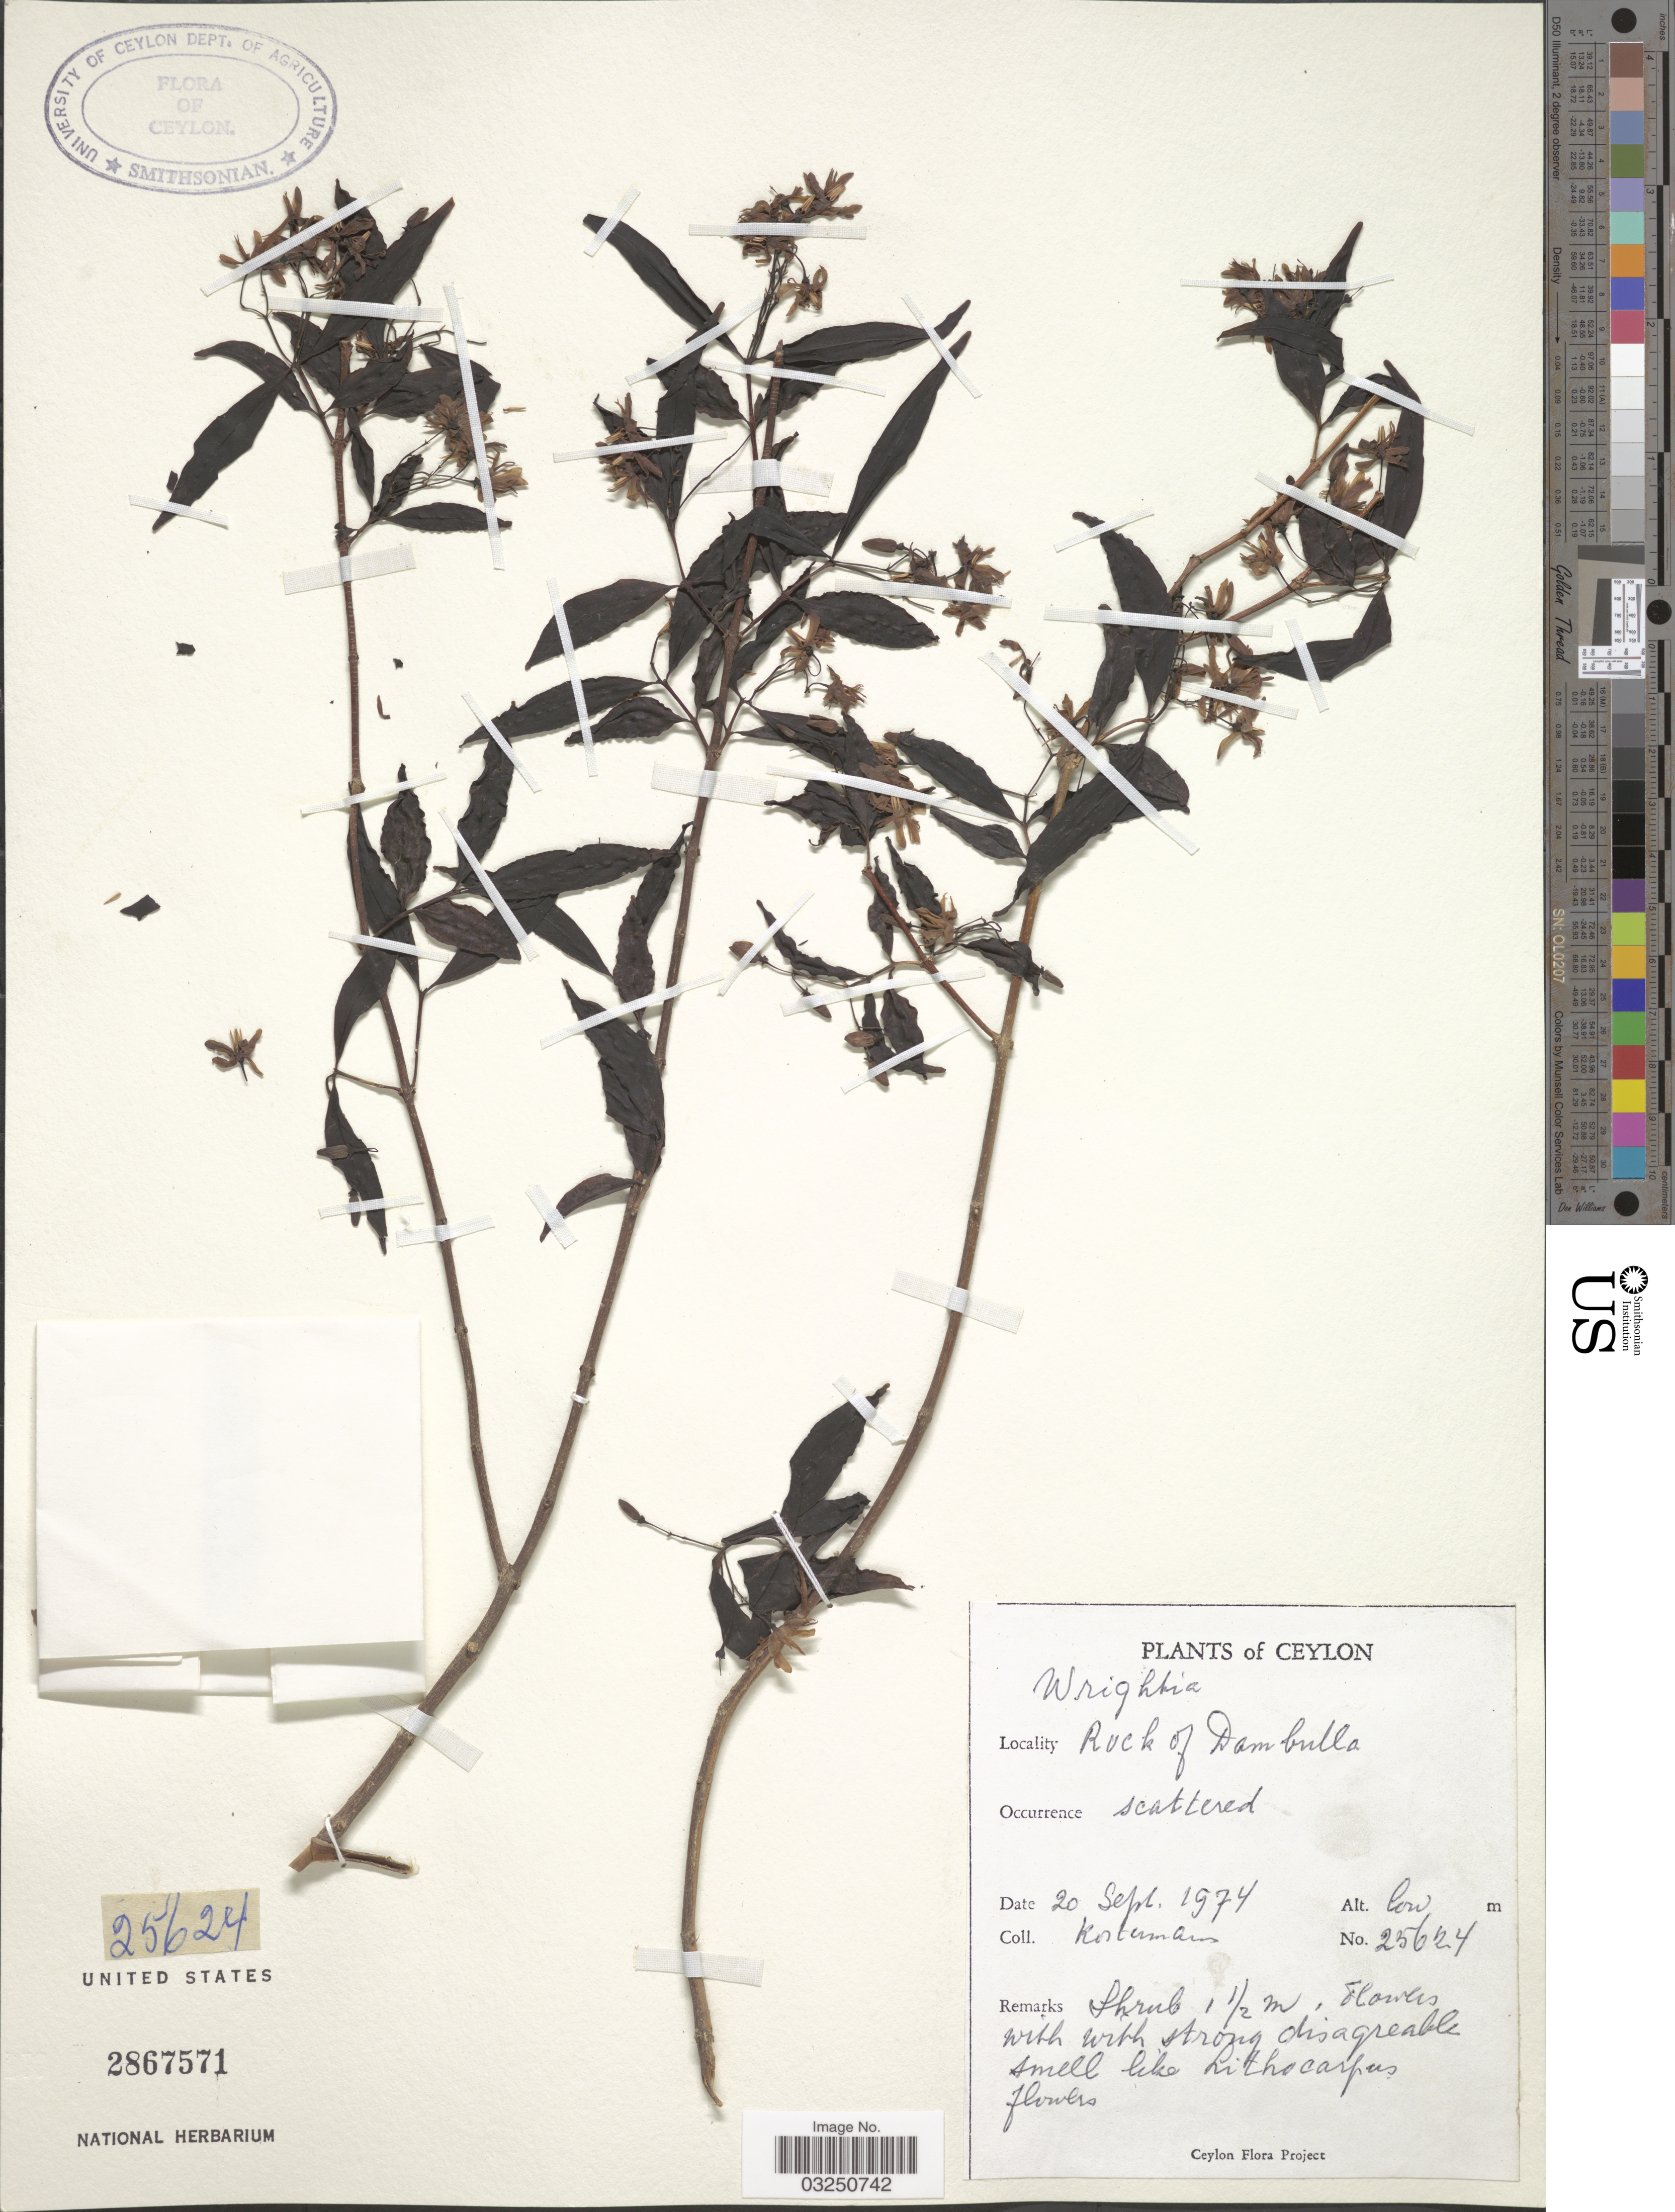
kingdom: Plantae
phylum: Tracheophyta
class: Magnoliopsida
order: Gentianales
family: Apocynaceae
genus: Wrightia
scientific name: Wrightia sp.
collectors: Kostermans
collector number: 25624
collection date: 1974-09-20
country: Sri Lanka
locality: Ceylon. Rock of Dambulla.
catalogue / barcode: US 2867571